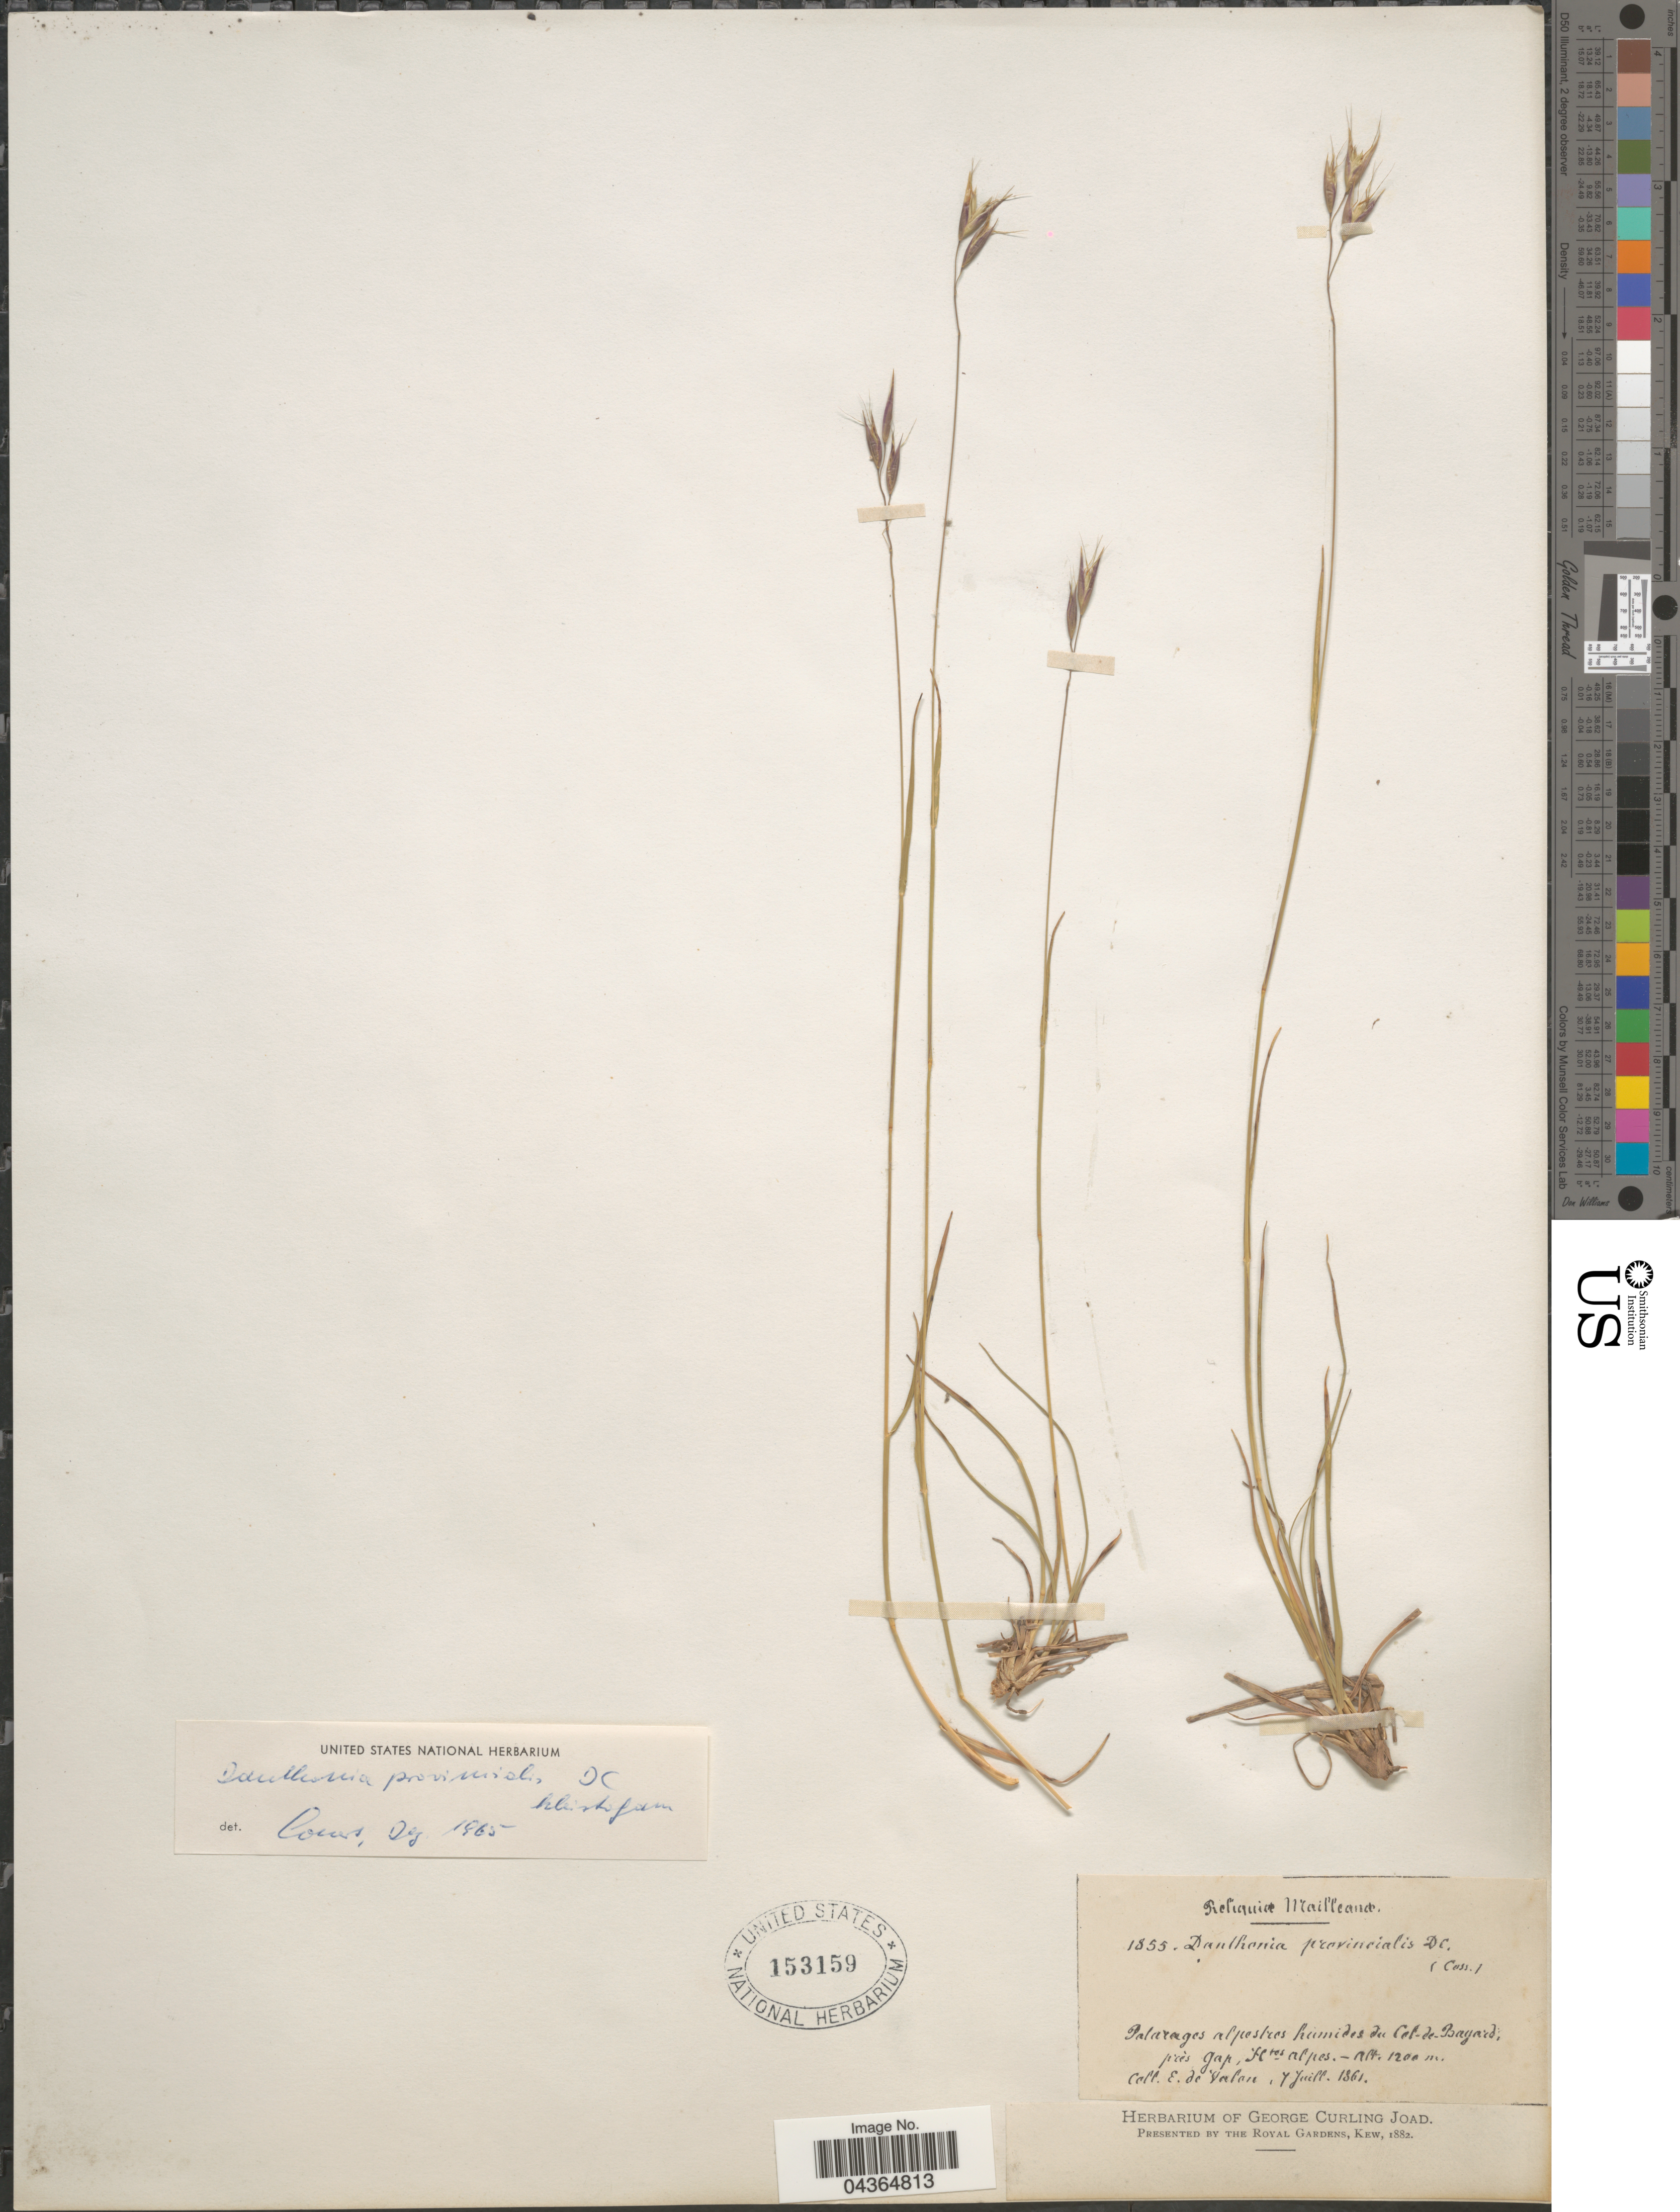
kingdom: Plantae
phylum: Tracheophyta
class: Liliopsida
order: Poales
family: Poaceae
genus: Danthonia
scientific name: Danthonia breviaristata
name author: (Beck) Vierh.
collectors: E. De Valon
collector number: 1855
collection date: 1861-07-07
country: France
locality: Palarages alpestras humides du Col-de-Bayard; près Gap, Htes alpes.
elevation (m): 1200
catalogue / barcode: US 153159